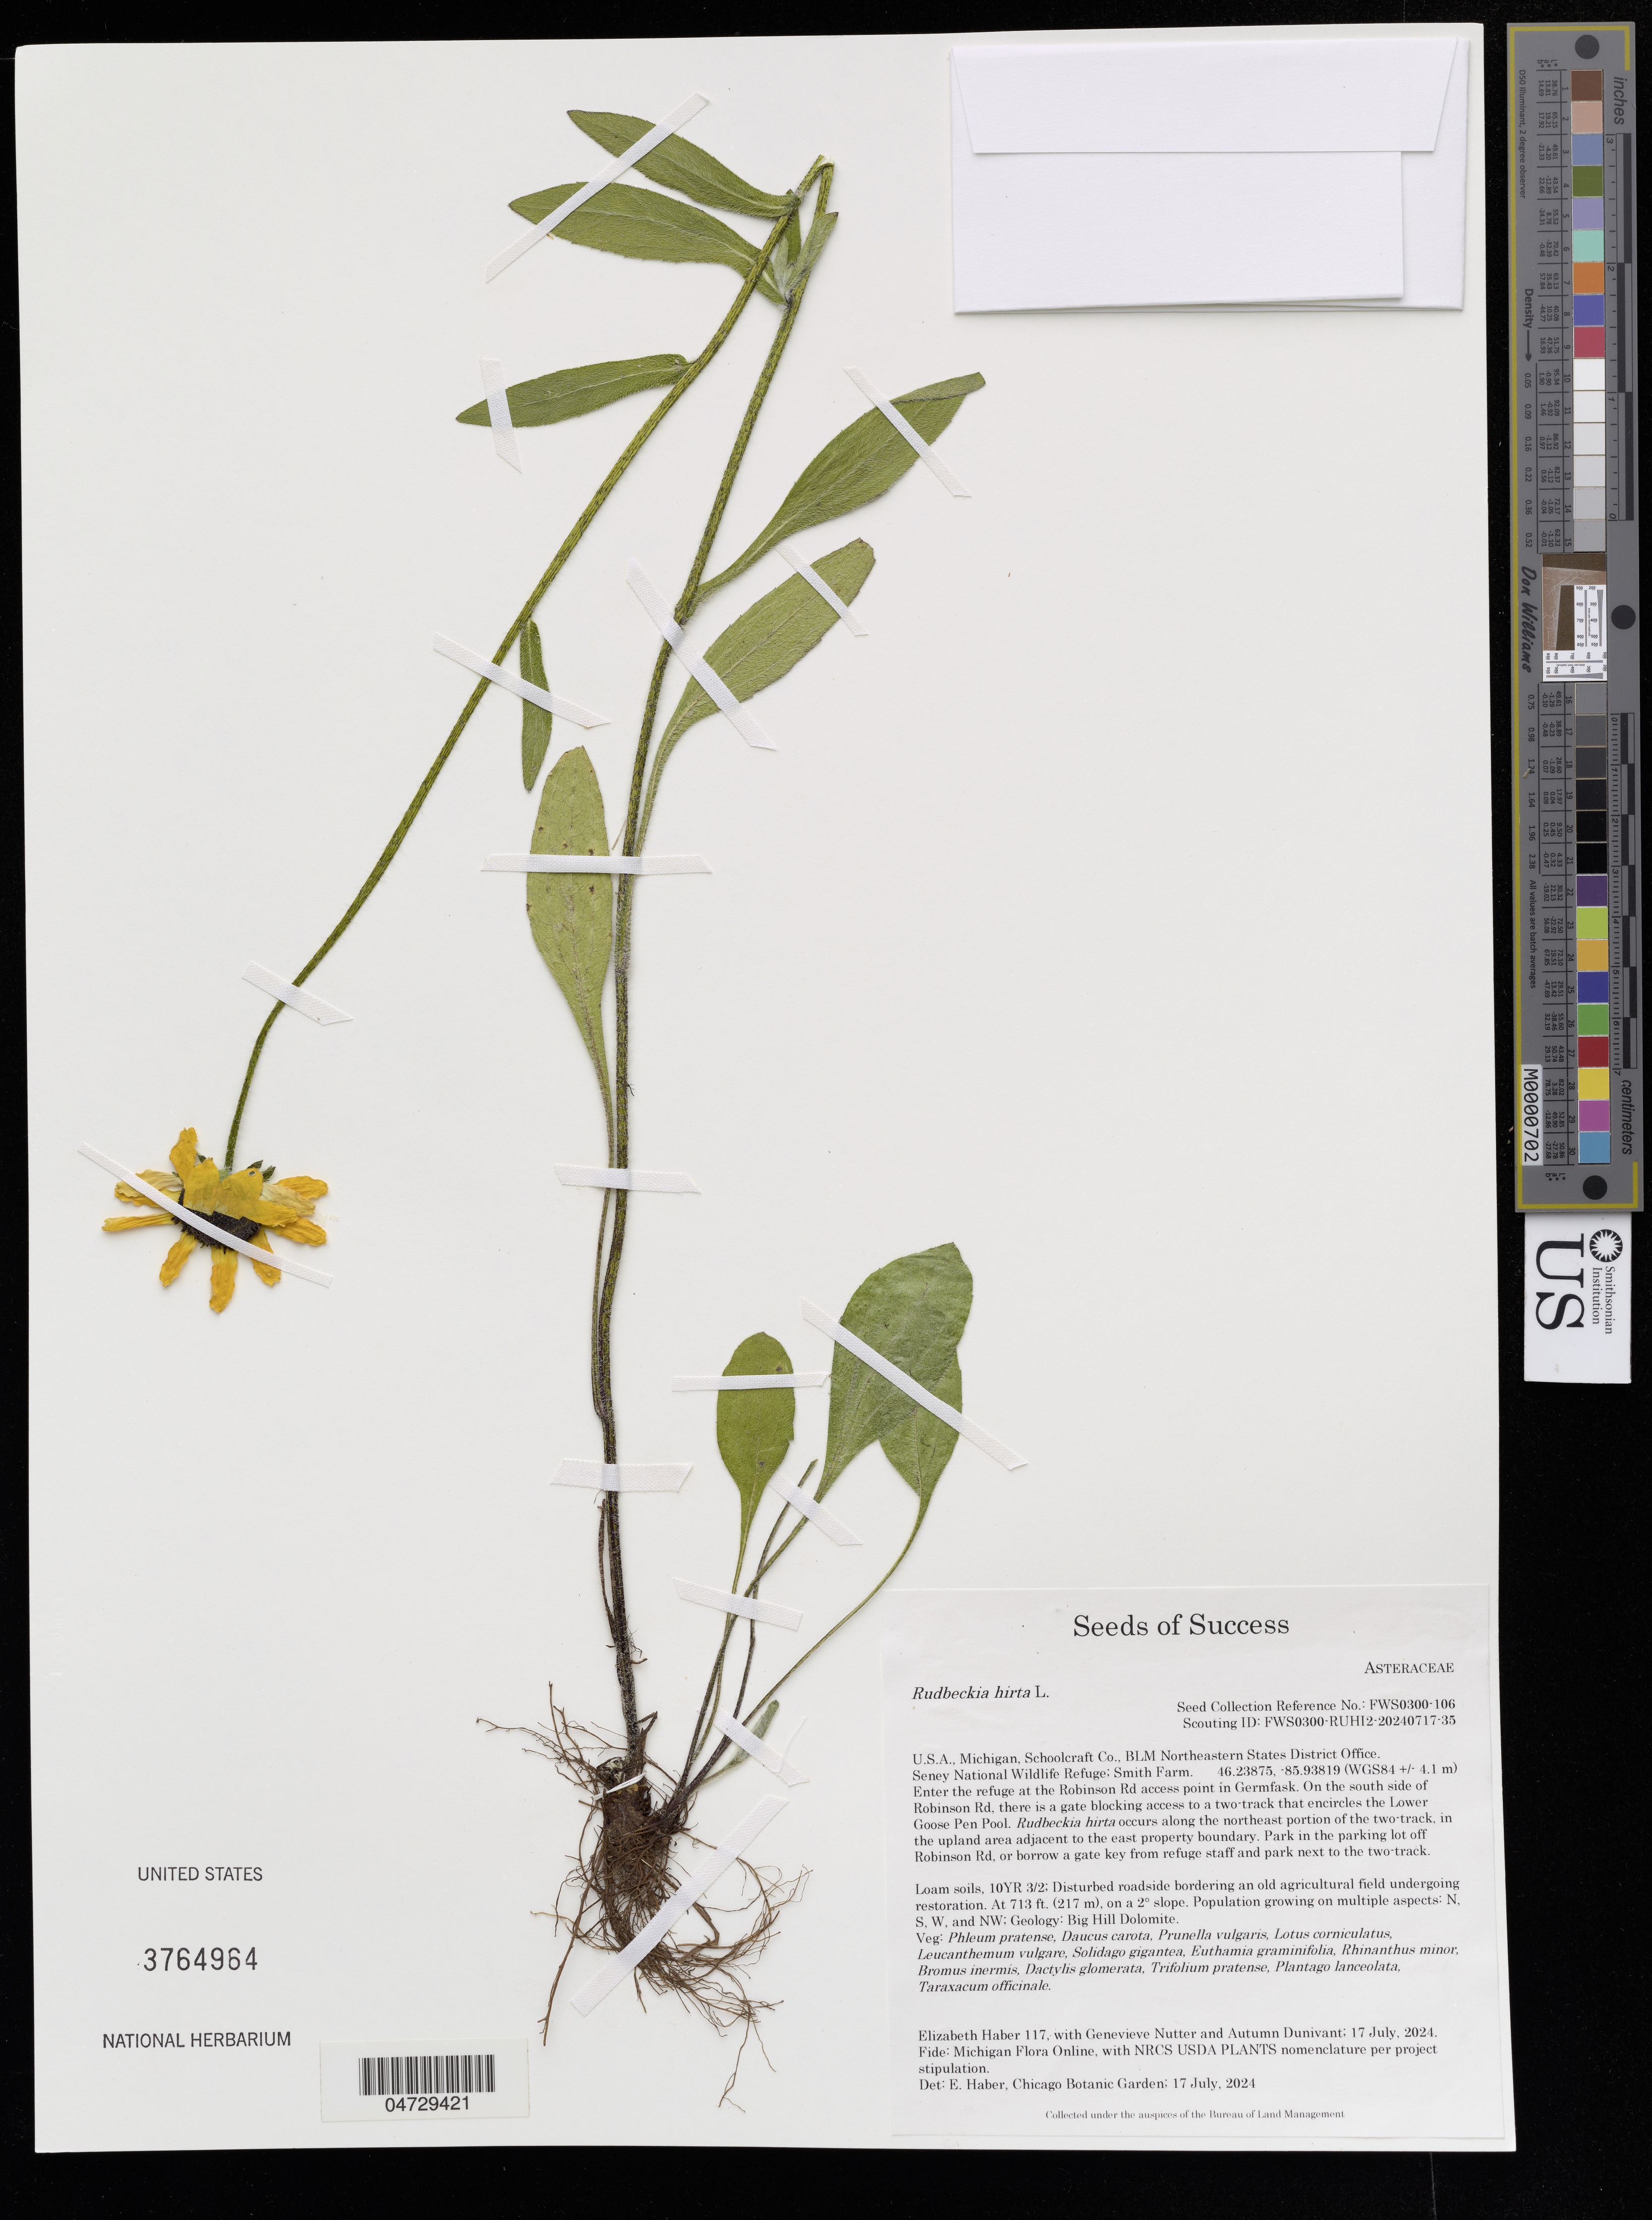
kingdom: Plantae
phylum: Tracheophyta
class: Magnoliopsida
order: Asterales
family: Asteraceae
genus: Rudbeckia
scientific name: Rudbeckia hirta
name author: L.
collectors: E. Haber, G. Nutter & A. Dunivant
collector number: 117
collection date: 2024-07-17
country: United States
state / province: Michigan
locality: Schoolcraft Co., BLM Northeastern States District Office. Seney National Wildlife Refuge; Smith Farm. (WGS84 +/- 4.1 m).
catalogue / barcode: US 3764964